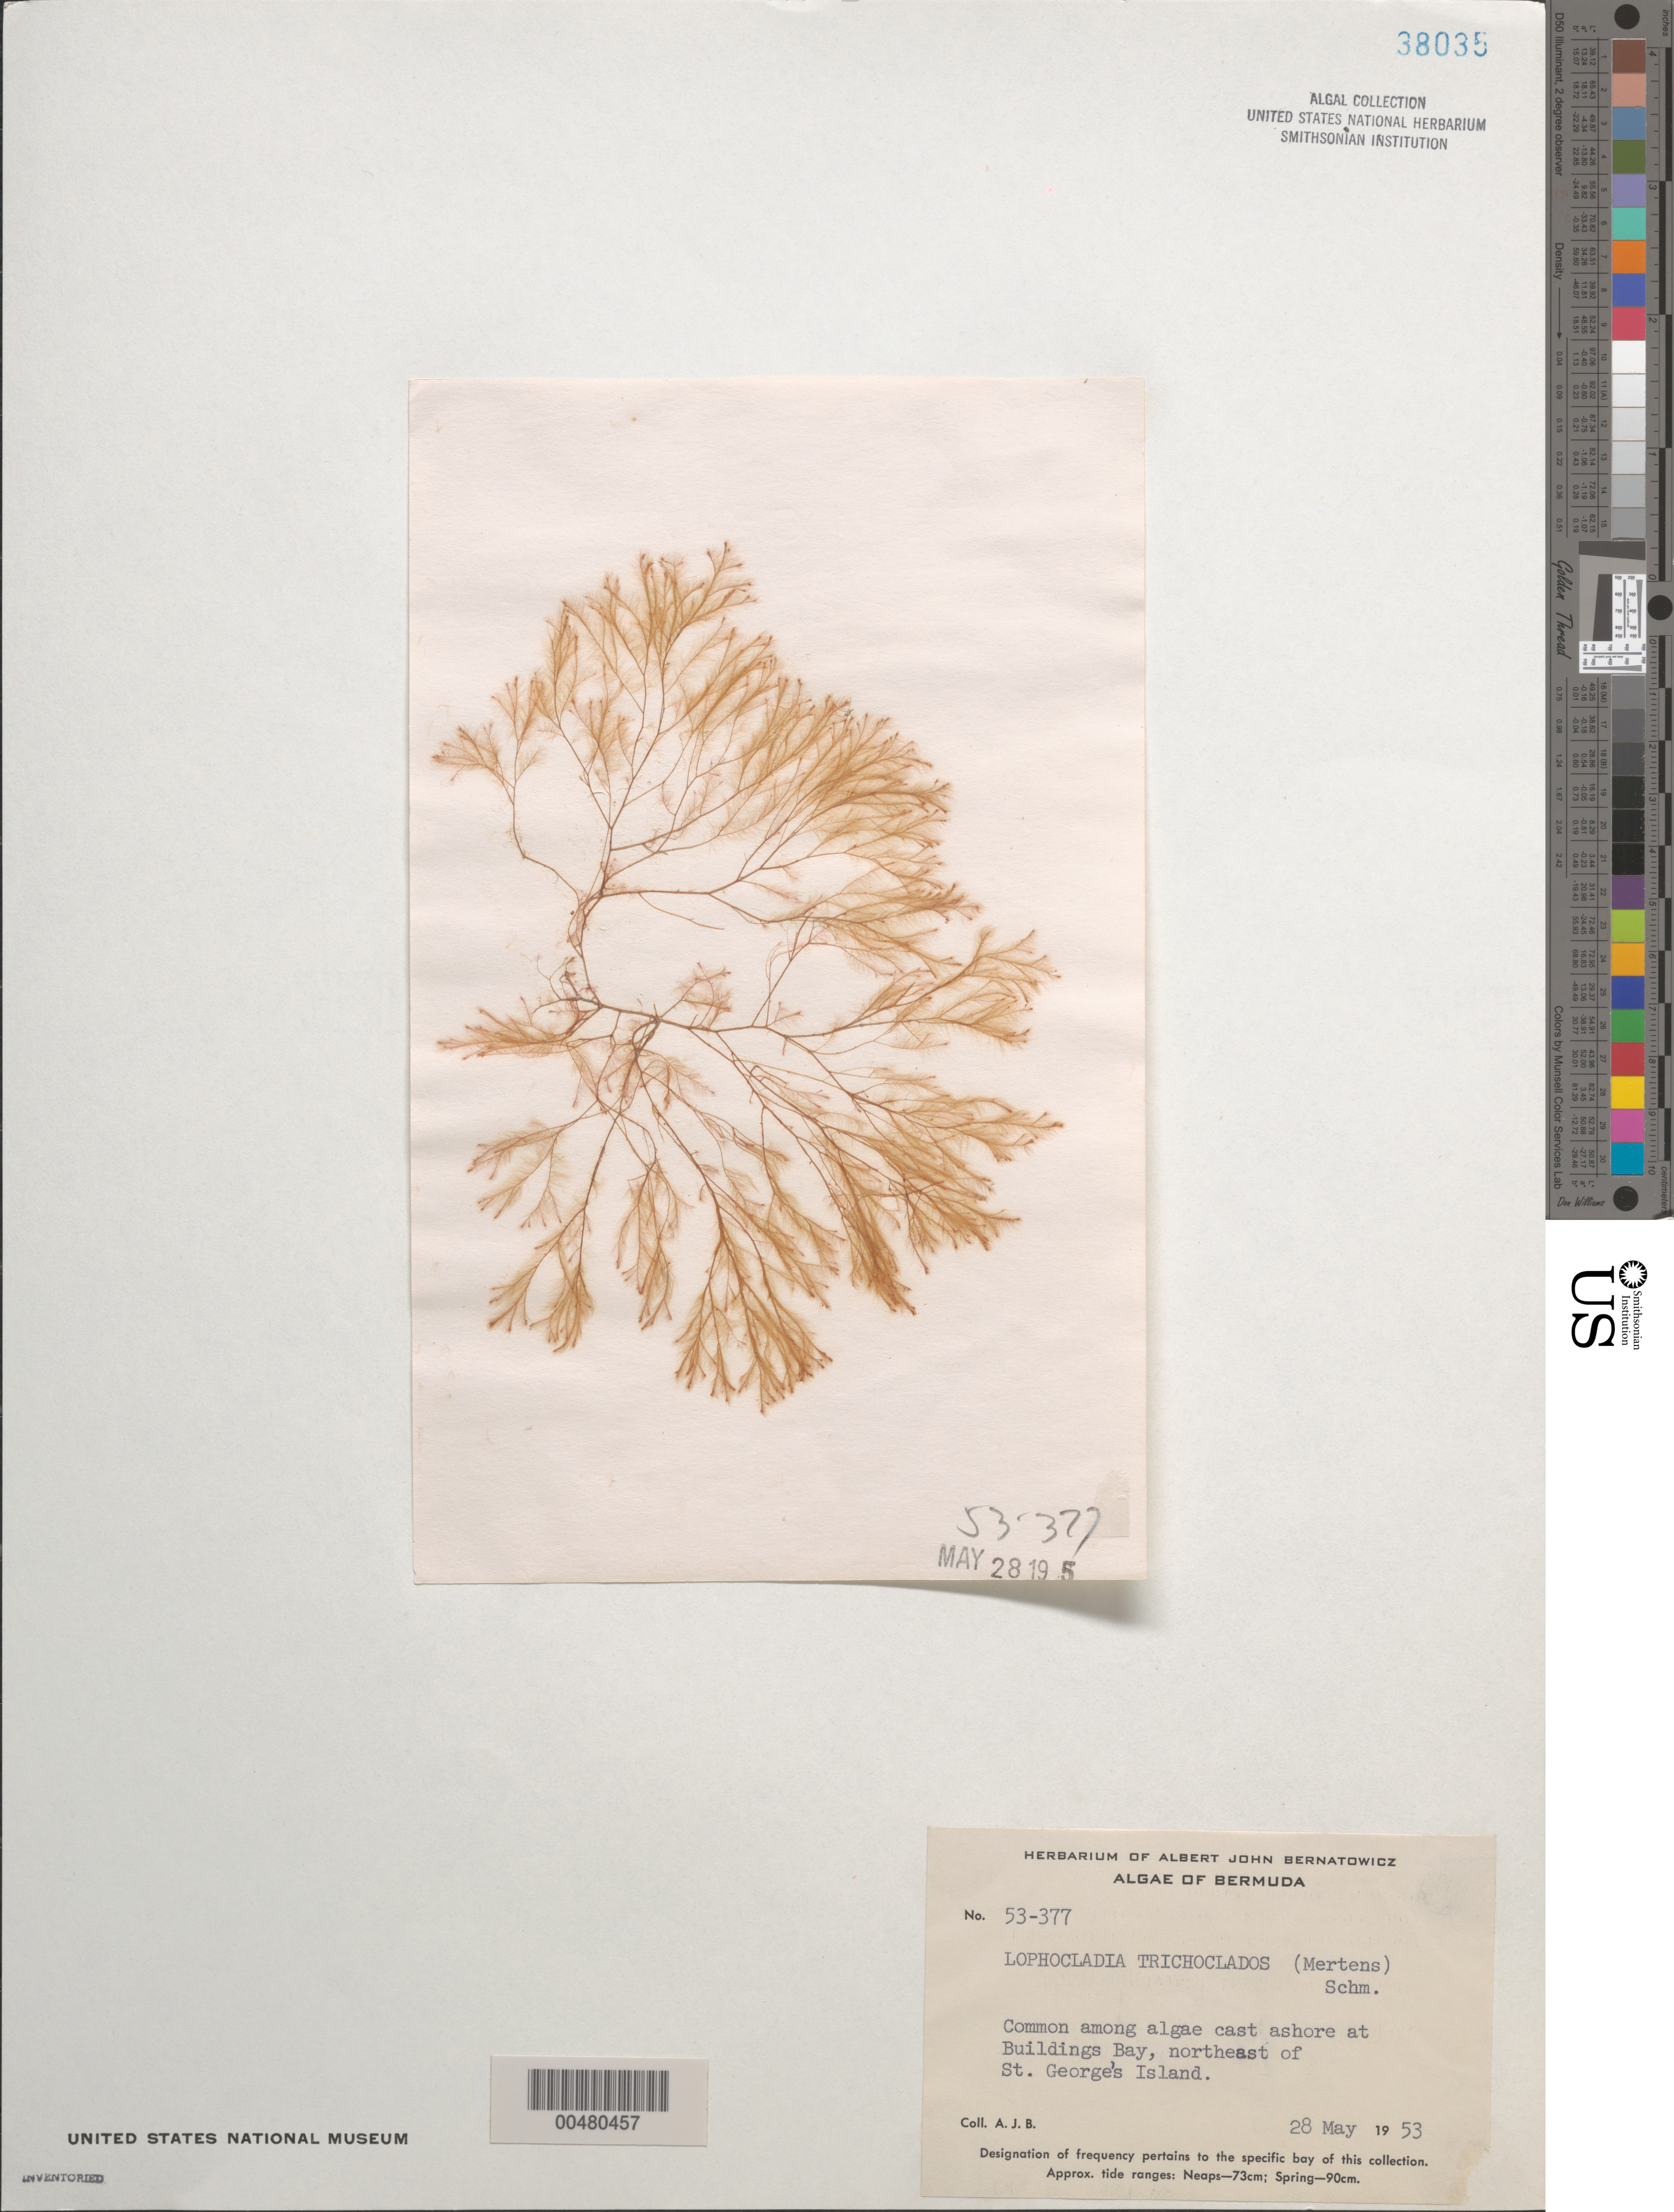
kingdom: Plantae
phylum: Rhodophyta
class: Florideophyceae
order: Ceramiales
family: Rhodomelaceae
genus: Lophocladia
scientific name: Lophocladia trichoclados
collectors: A. Bernatowicz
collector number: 53-377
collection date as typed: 28 May 1953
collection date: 1953-05-28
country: Bermuda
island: St. George's Island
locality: Buildings Bay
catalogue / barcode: US 38035